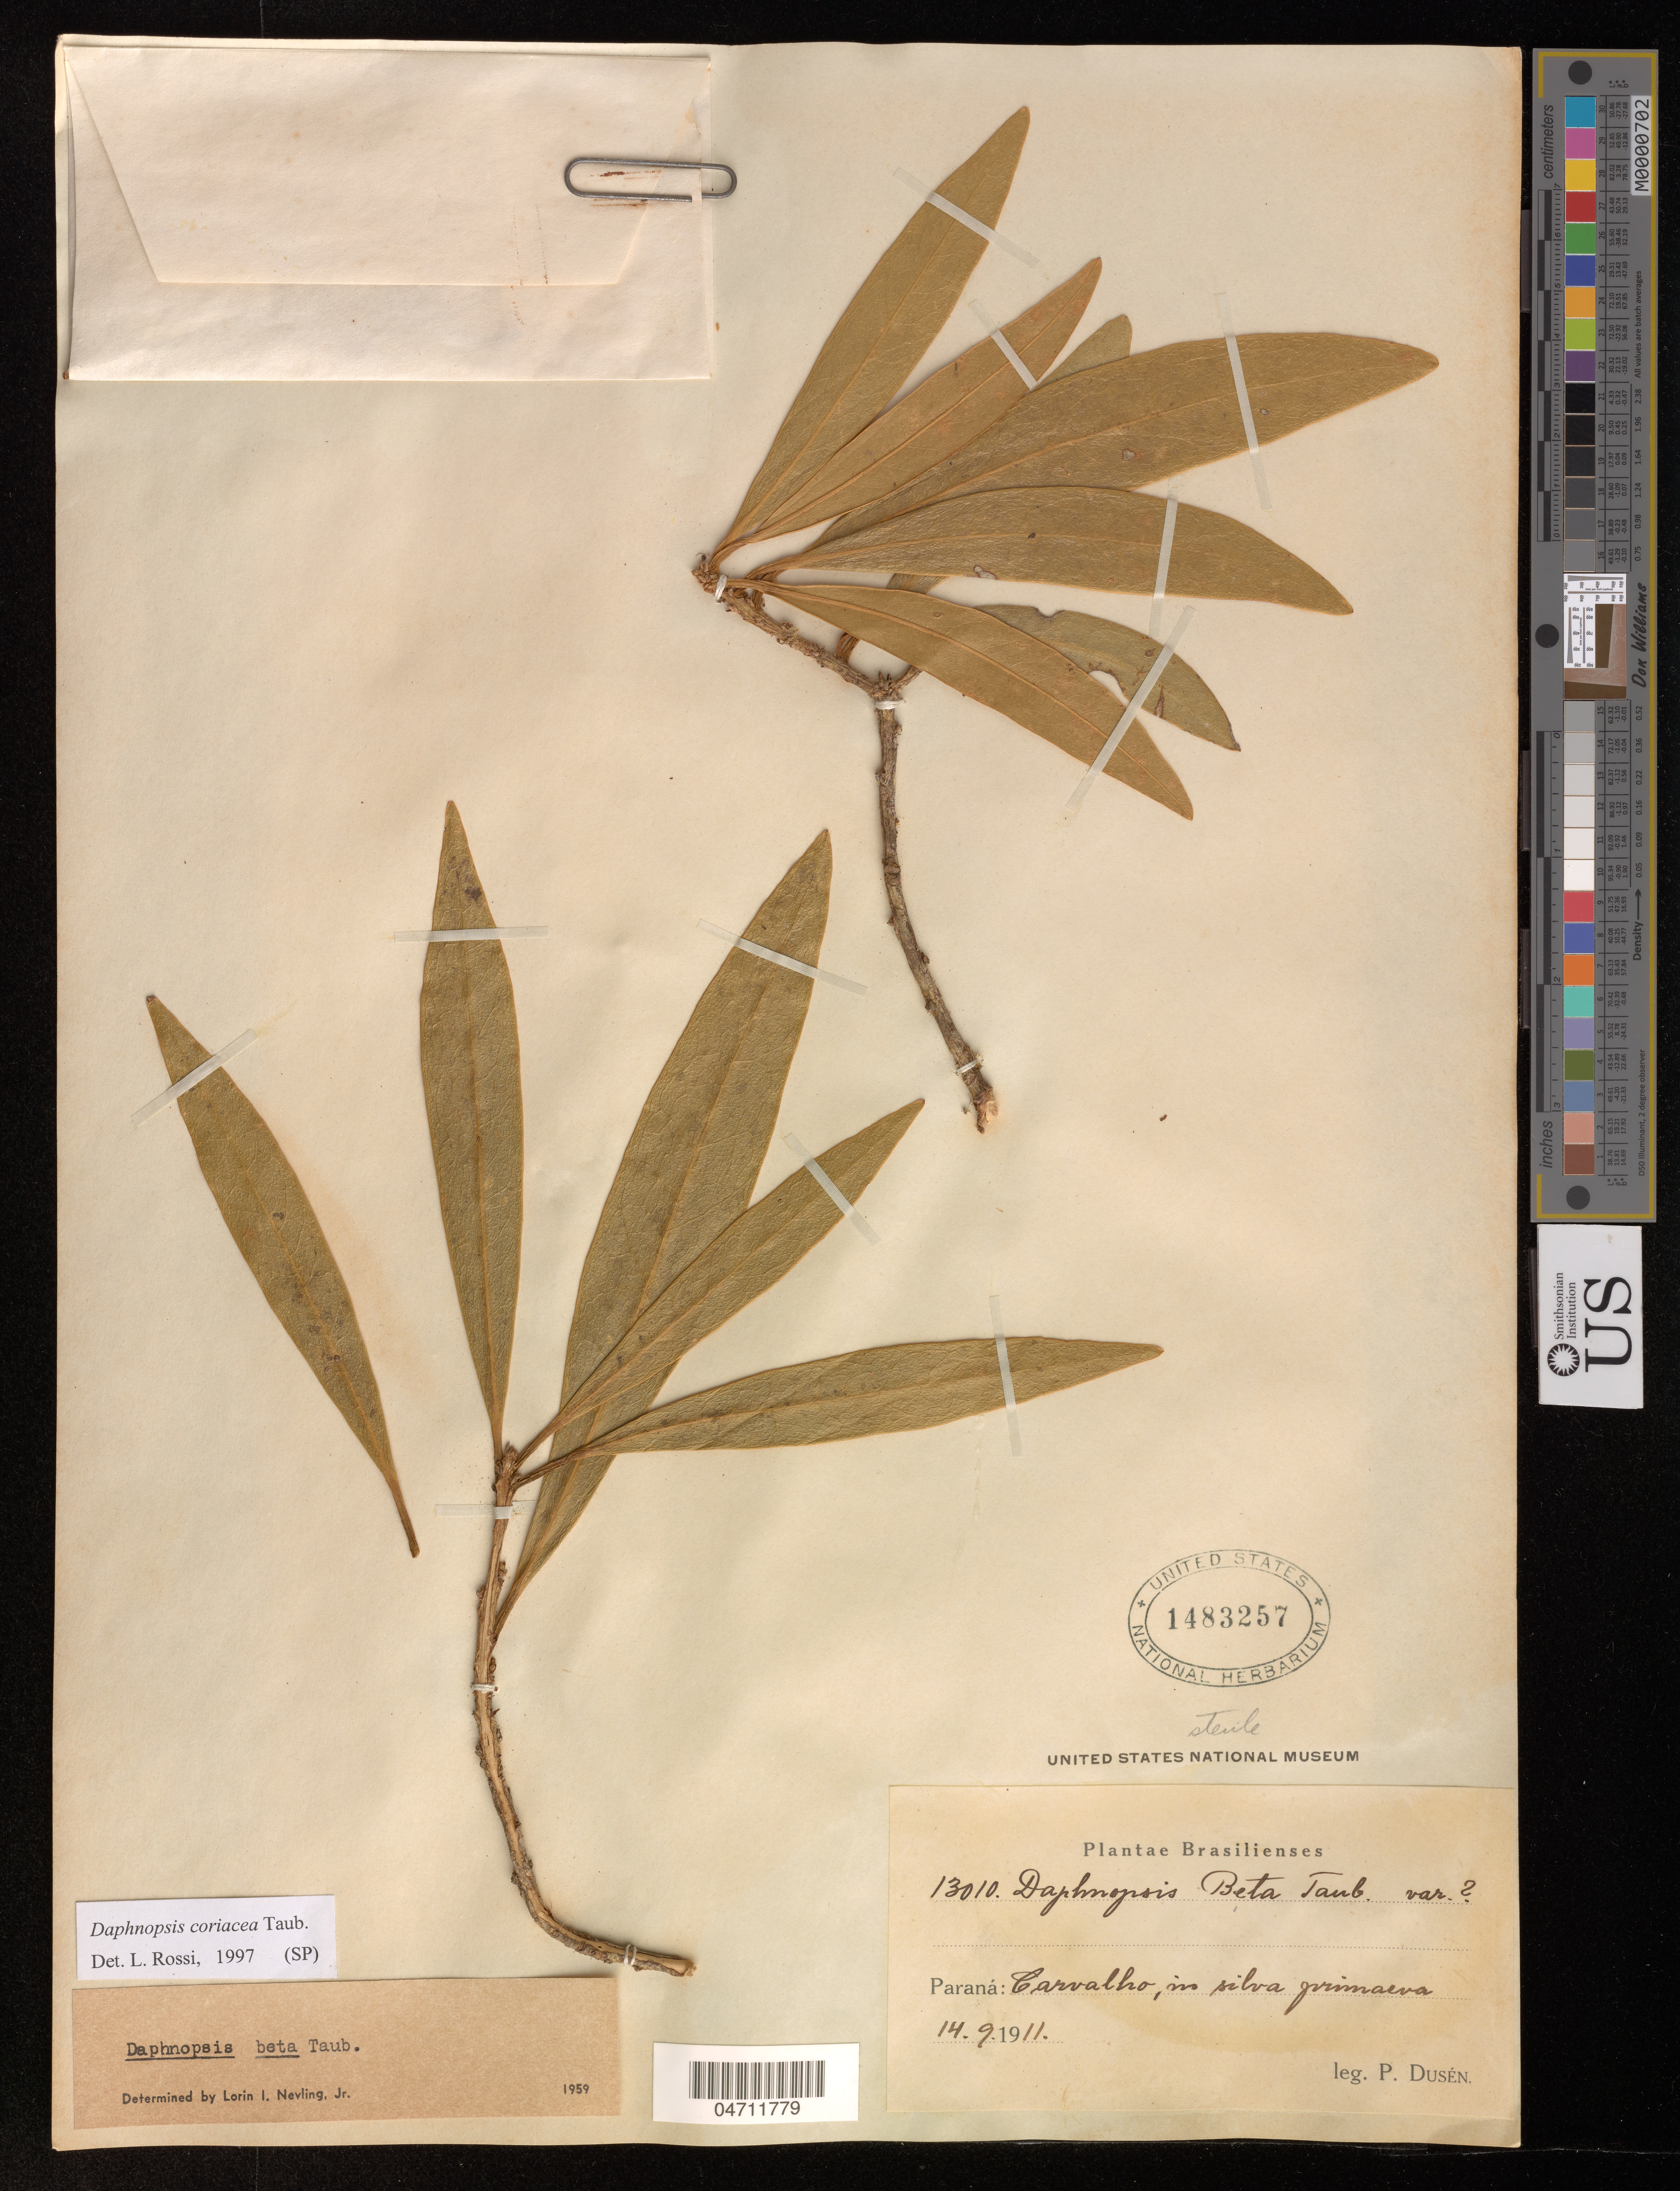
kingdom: Plantae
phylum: Tracheophyta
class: Magnoliopsida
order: Malvales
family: Thymelaeaceae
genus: Daphnopsis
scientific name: Daphnopsis coriacea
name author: Taub.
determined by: Rossi, L.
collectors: P. Dusén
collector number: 13010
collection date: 1911-09-14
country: Brazil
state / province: Paraná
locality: Paraná, Carvalho, in silva prim.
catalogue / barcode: US 1483257